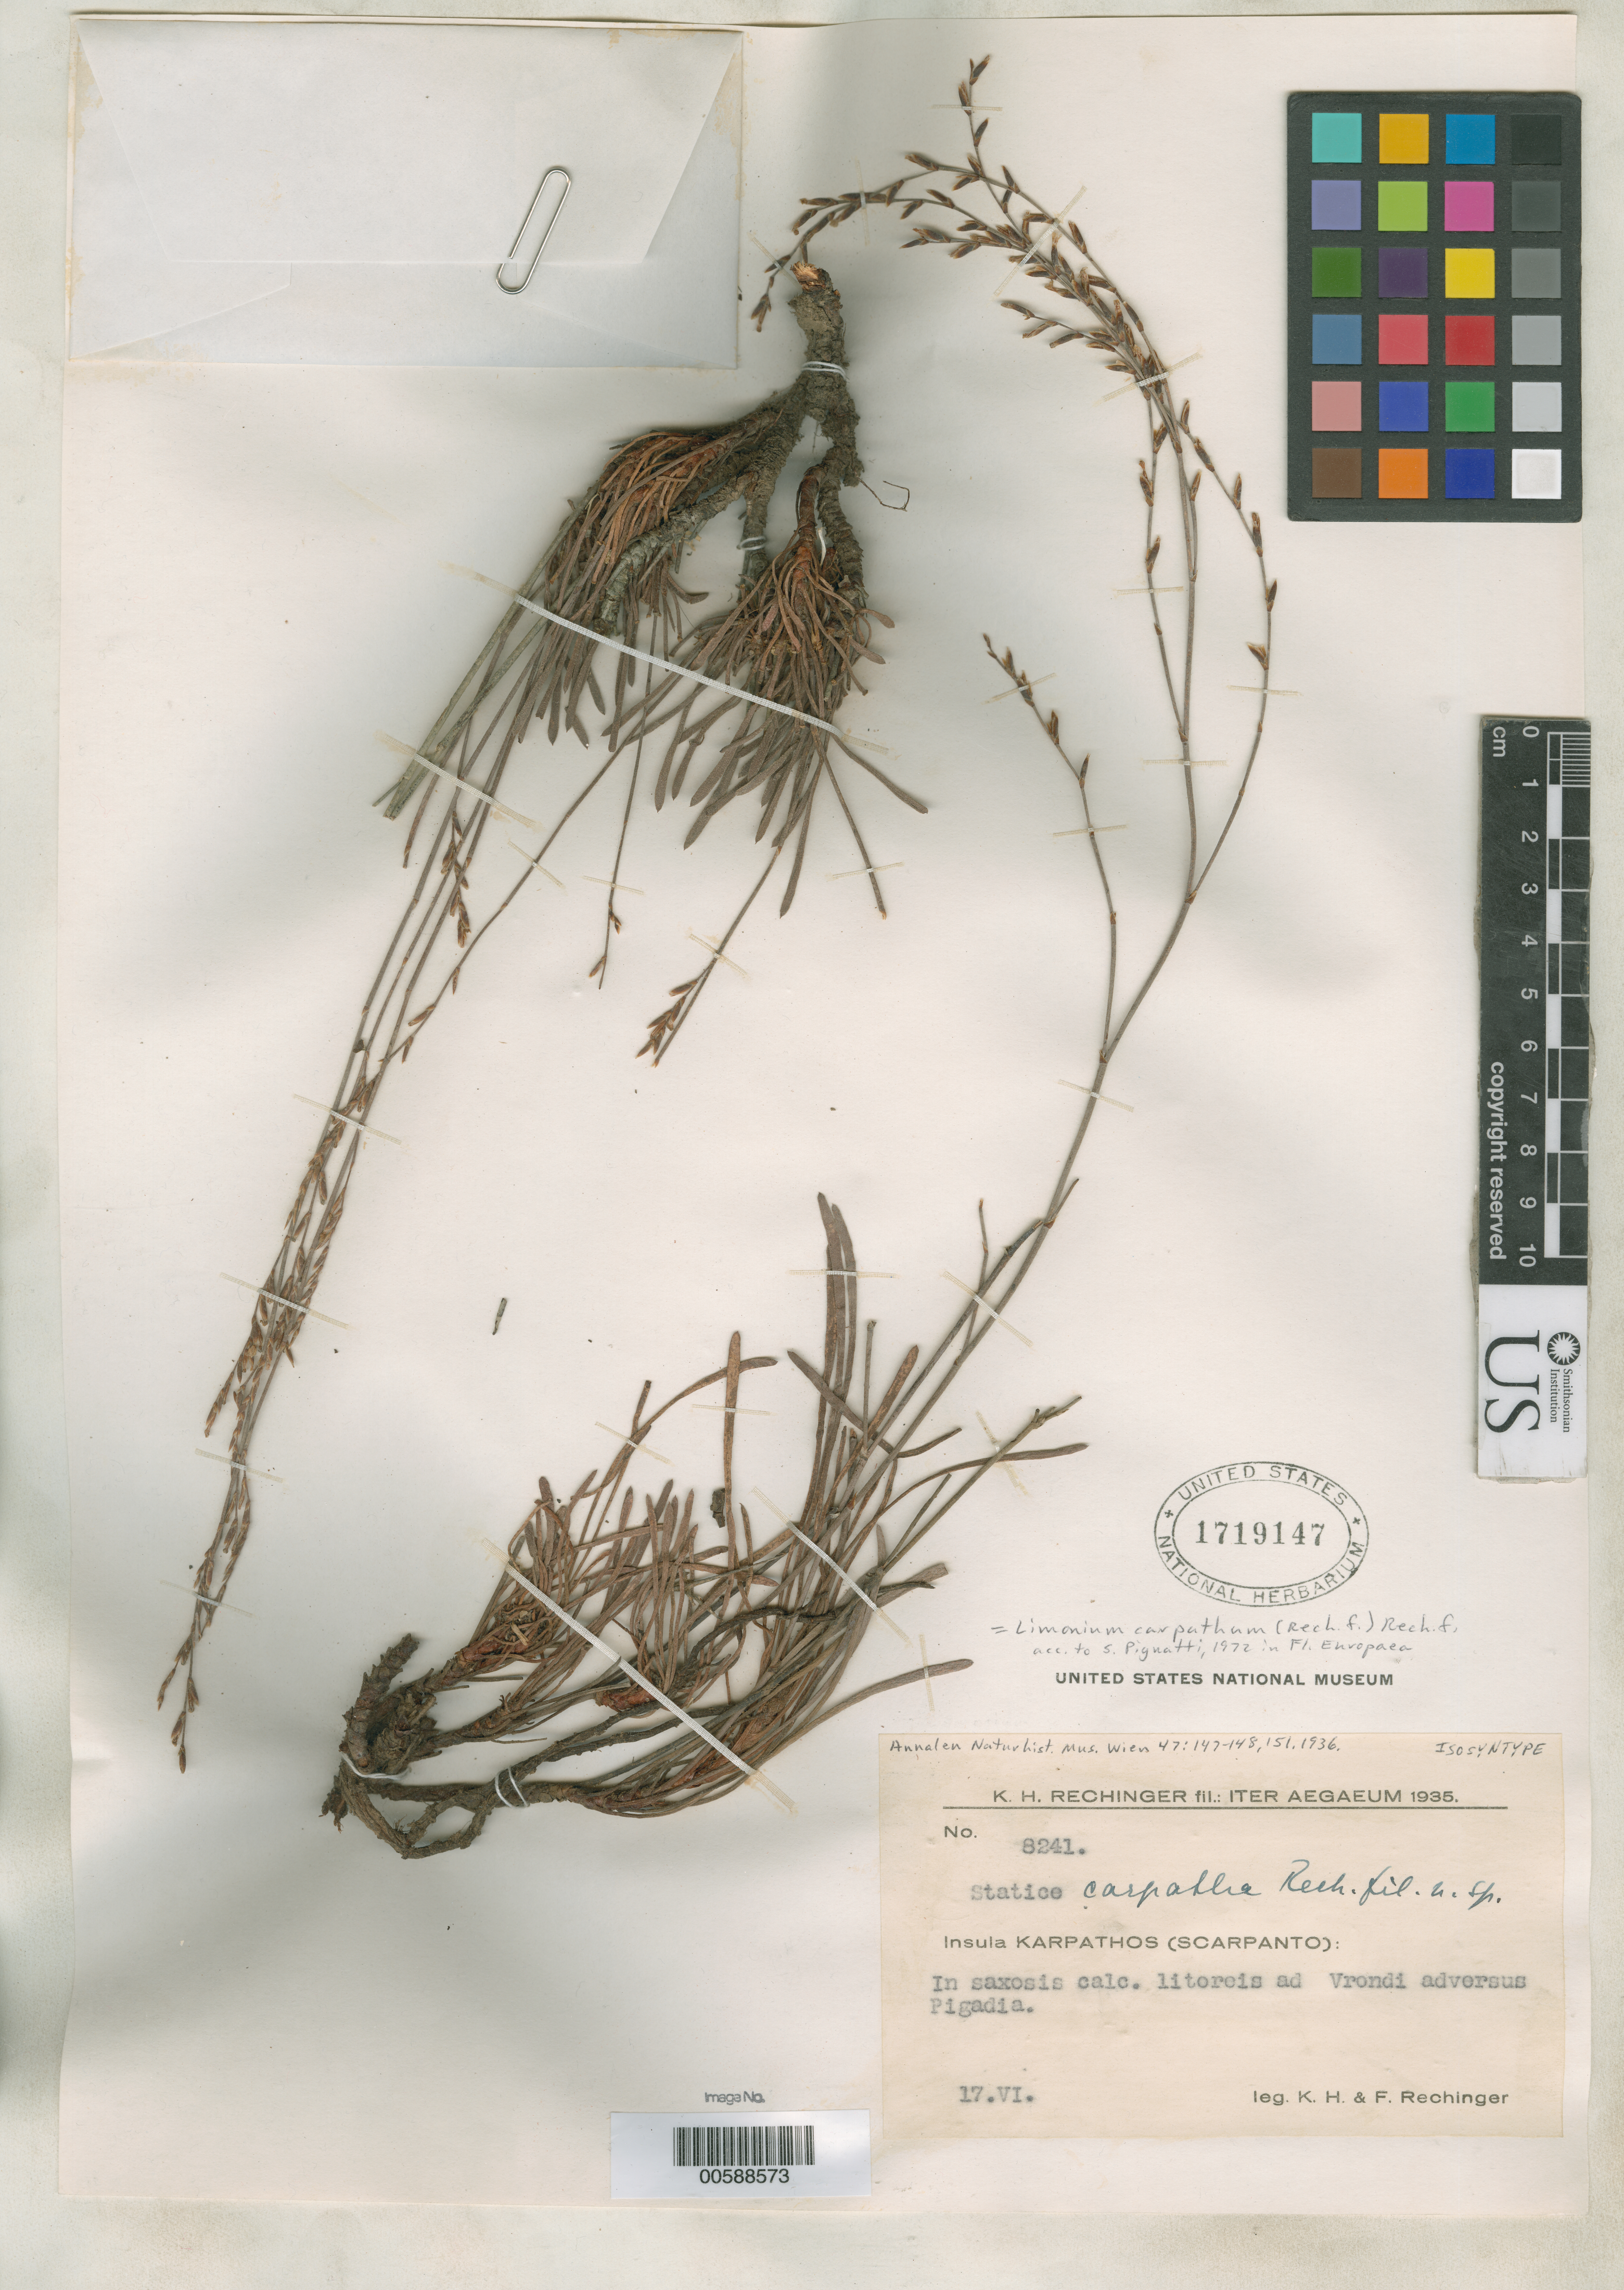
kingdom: Plantae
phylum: Tracheophyta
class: Magnoliopsida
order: Caryophyllales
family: Plumbaginaceae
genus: Statice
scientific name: Statice carpatha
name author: Rech. f.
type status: Isosyntype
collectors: K. H. Rechinger & F. Rechinger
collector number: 8241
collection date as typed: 17 Jun 1935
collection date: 1935-06-17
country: Greece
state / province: South Aegean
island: Karpathos Island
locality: Scarpanto, in saxosis calc. litoreis ad Vrondi adversus Pigadia. [Dodecanese Is.]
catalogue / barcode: US 1719147